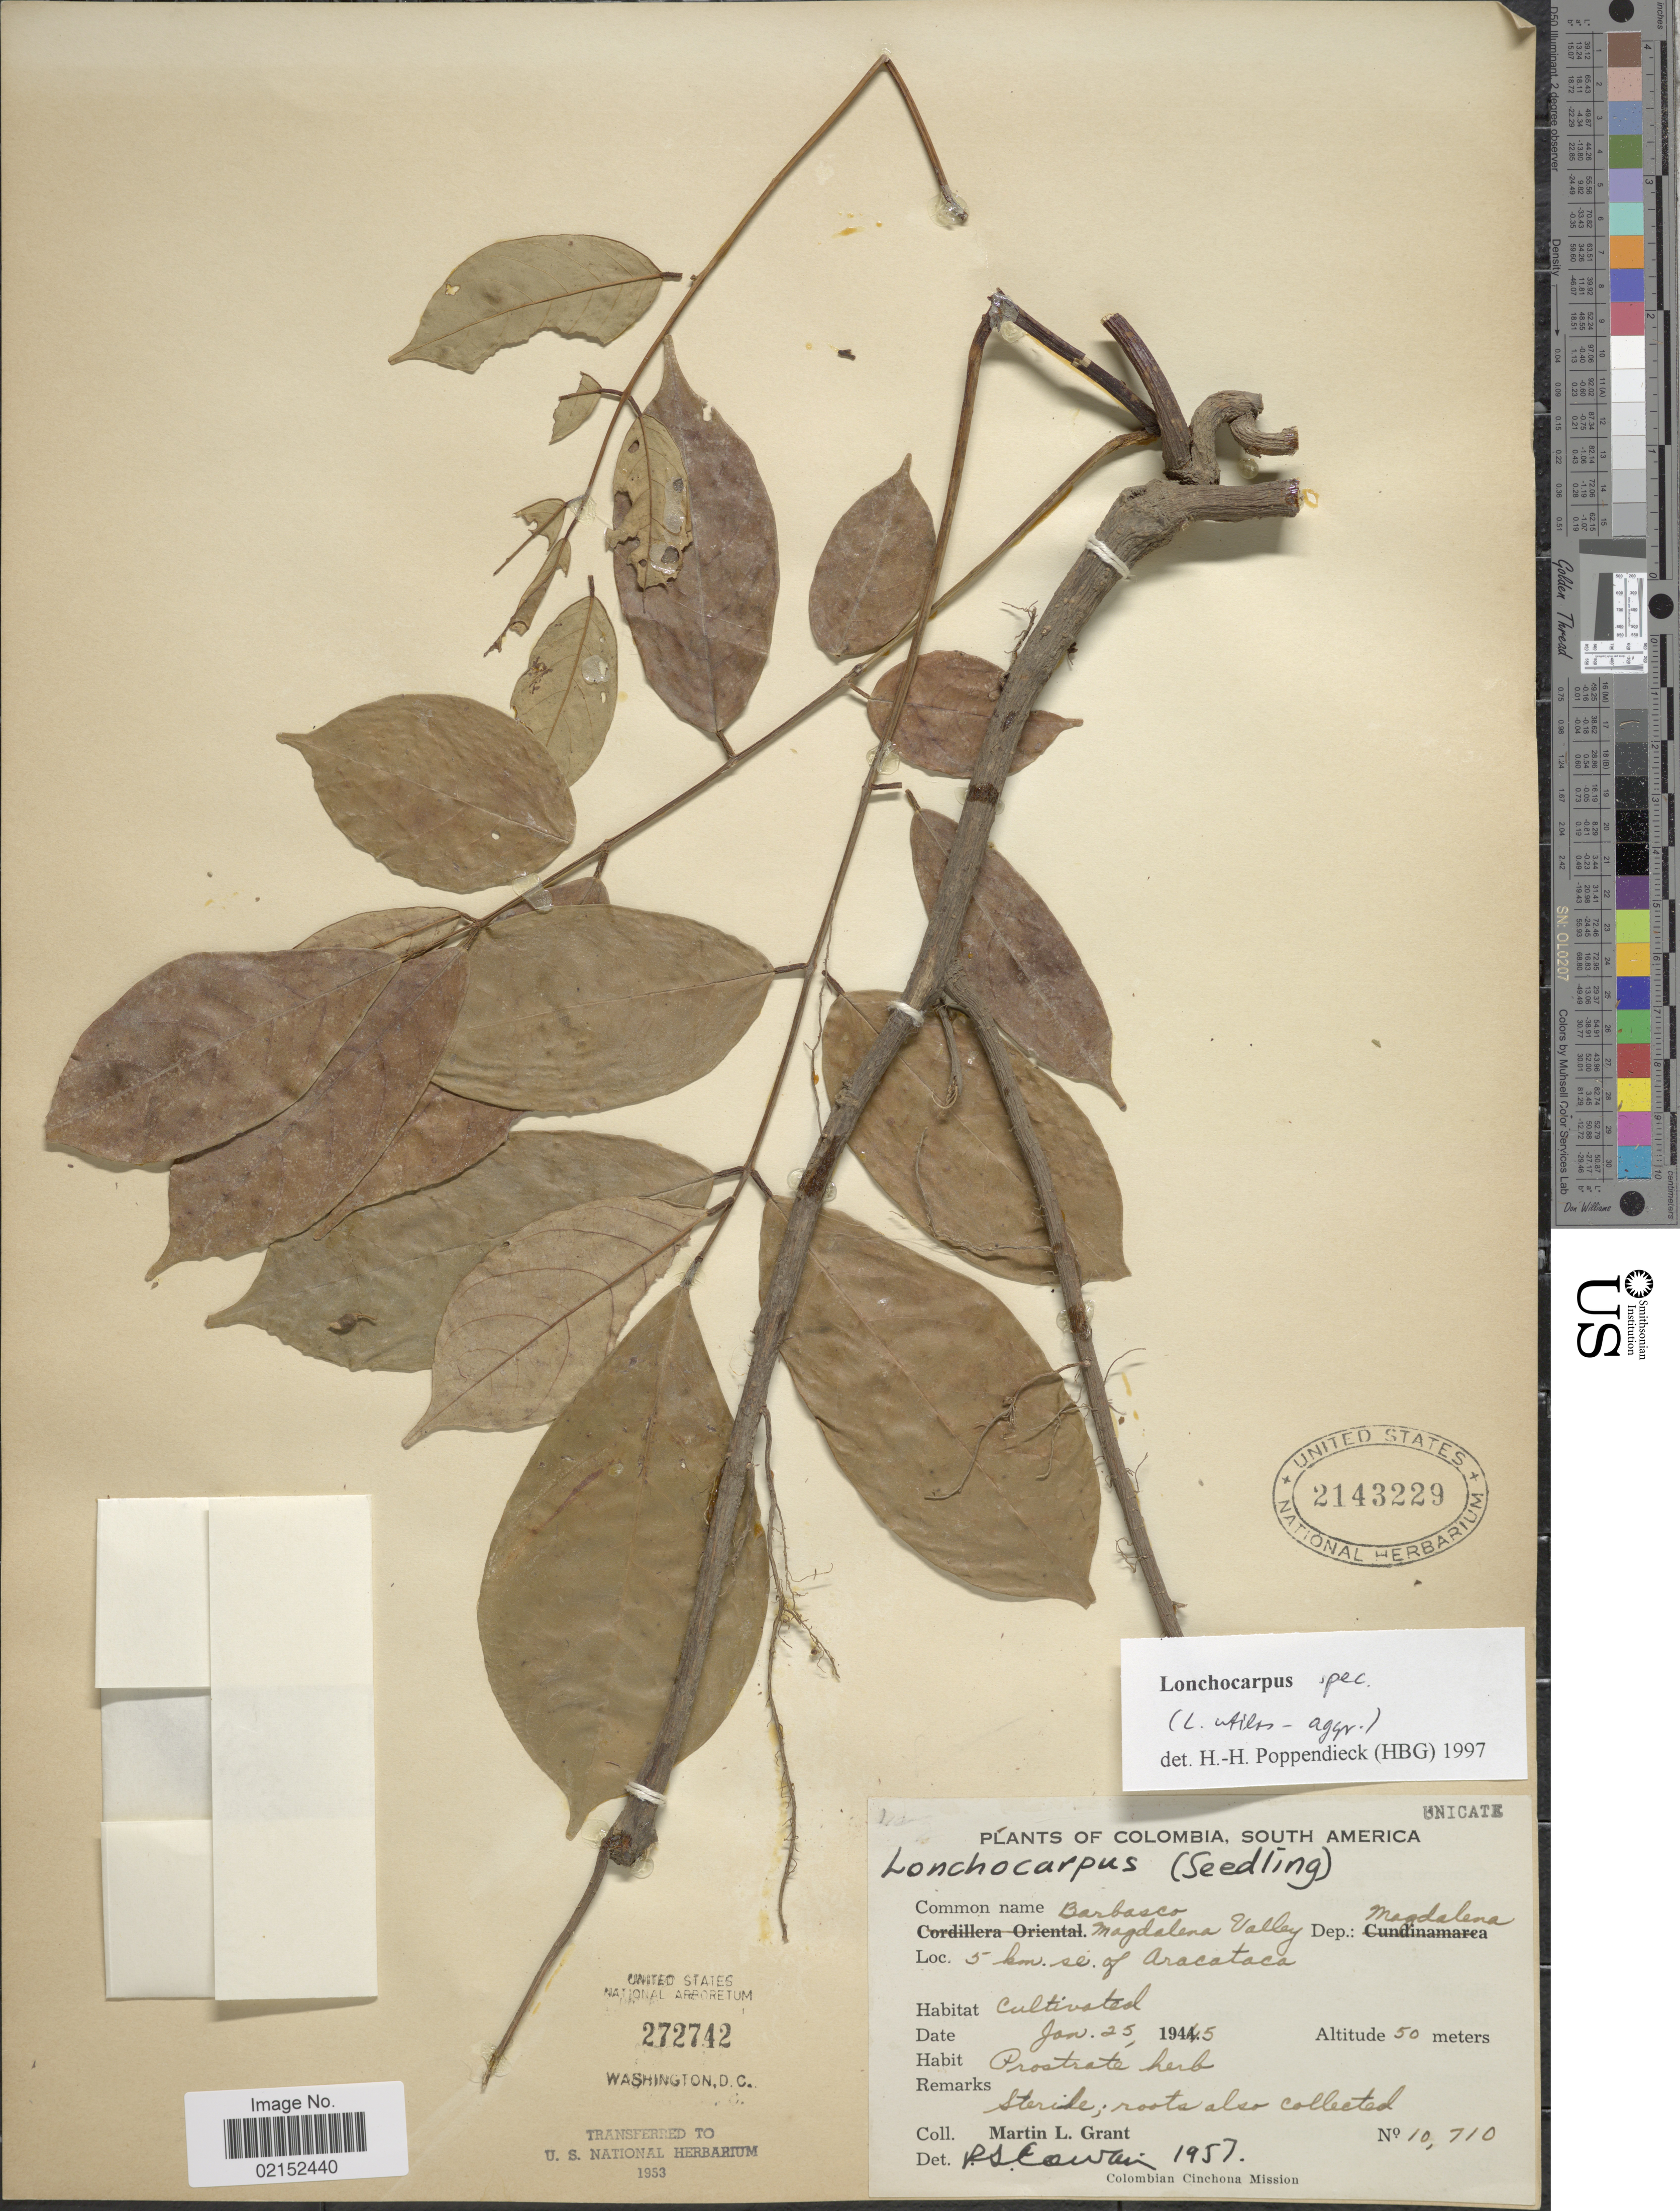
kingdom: Plantae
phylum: Tracheophyta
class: Magnoliopsida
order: Fabales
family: Fabaceae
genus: Lonchocarpus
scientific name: Lonchocarpus sp.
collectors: M. L. Grant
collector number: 10710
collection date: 1945-01-25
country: Colombia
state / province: Magdalena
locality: Magdalena Valley, 5 km.se. of Aracataca, cultivated.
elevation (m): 50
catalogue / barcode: US 2143229